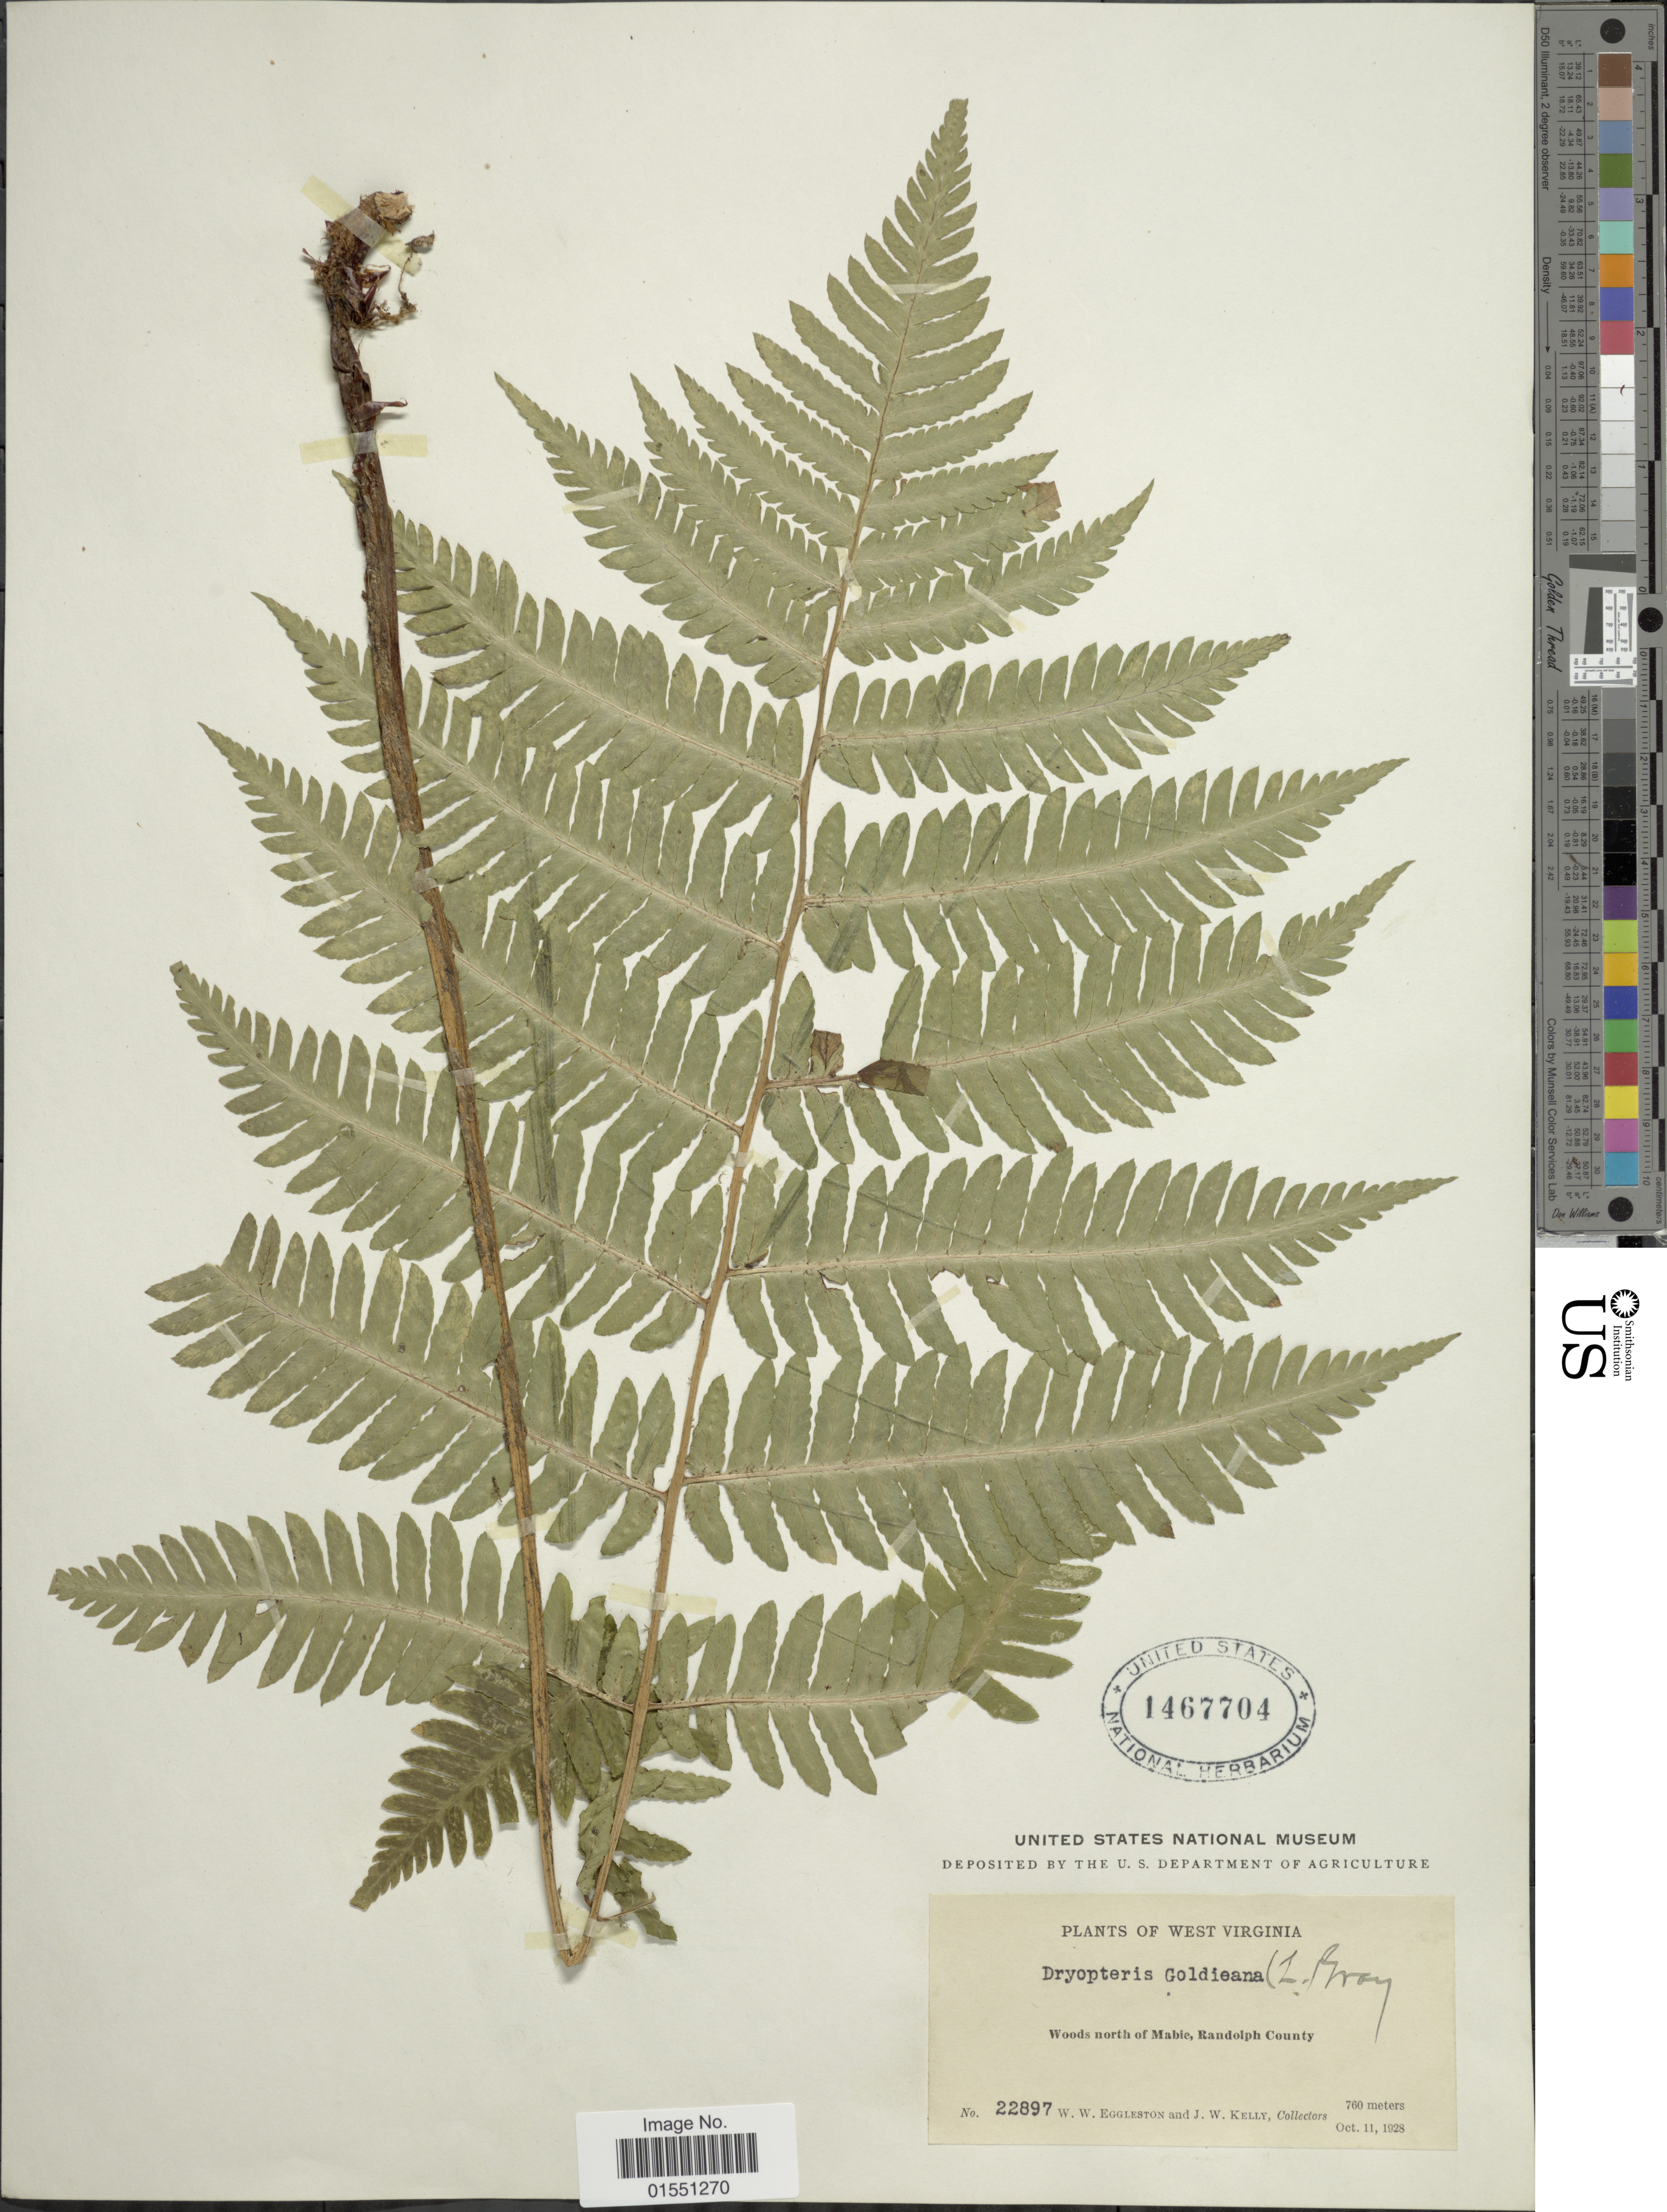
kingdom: Plantae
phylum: Tracheophyta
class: Polypodiopsida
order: Polypodiales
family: Dryopteridaceae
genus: Dryopteris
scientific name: Dryopteris goldiana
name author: (Hook. ex Goldie) A. Gray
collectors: W. W. Eggleston & J. Kelly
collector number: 22897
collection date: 1928-10-11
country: United States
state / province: West Virginia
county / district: Randolph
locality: Woods north of Mable.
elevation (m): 760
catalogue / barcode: US 1467704